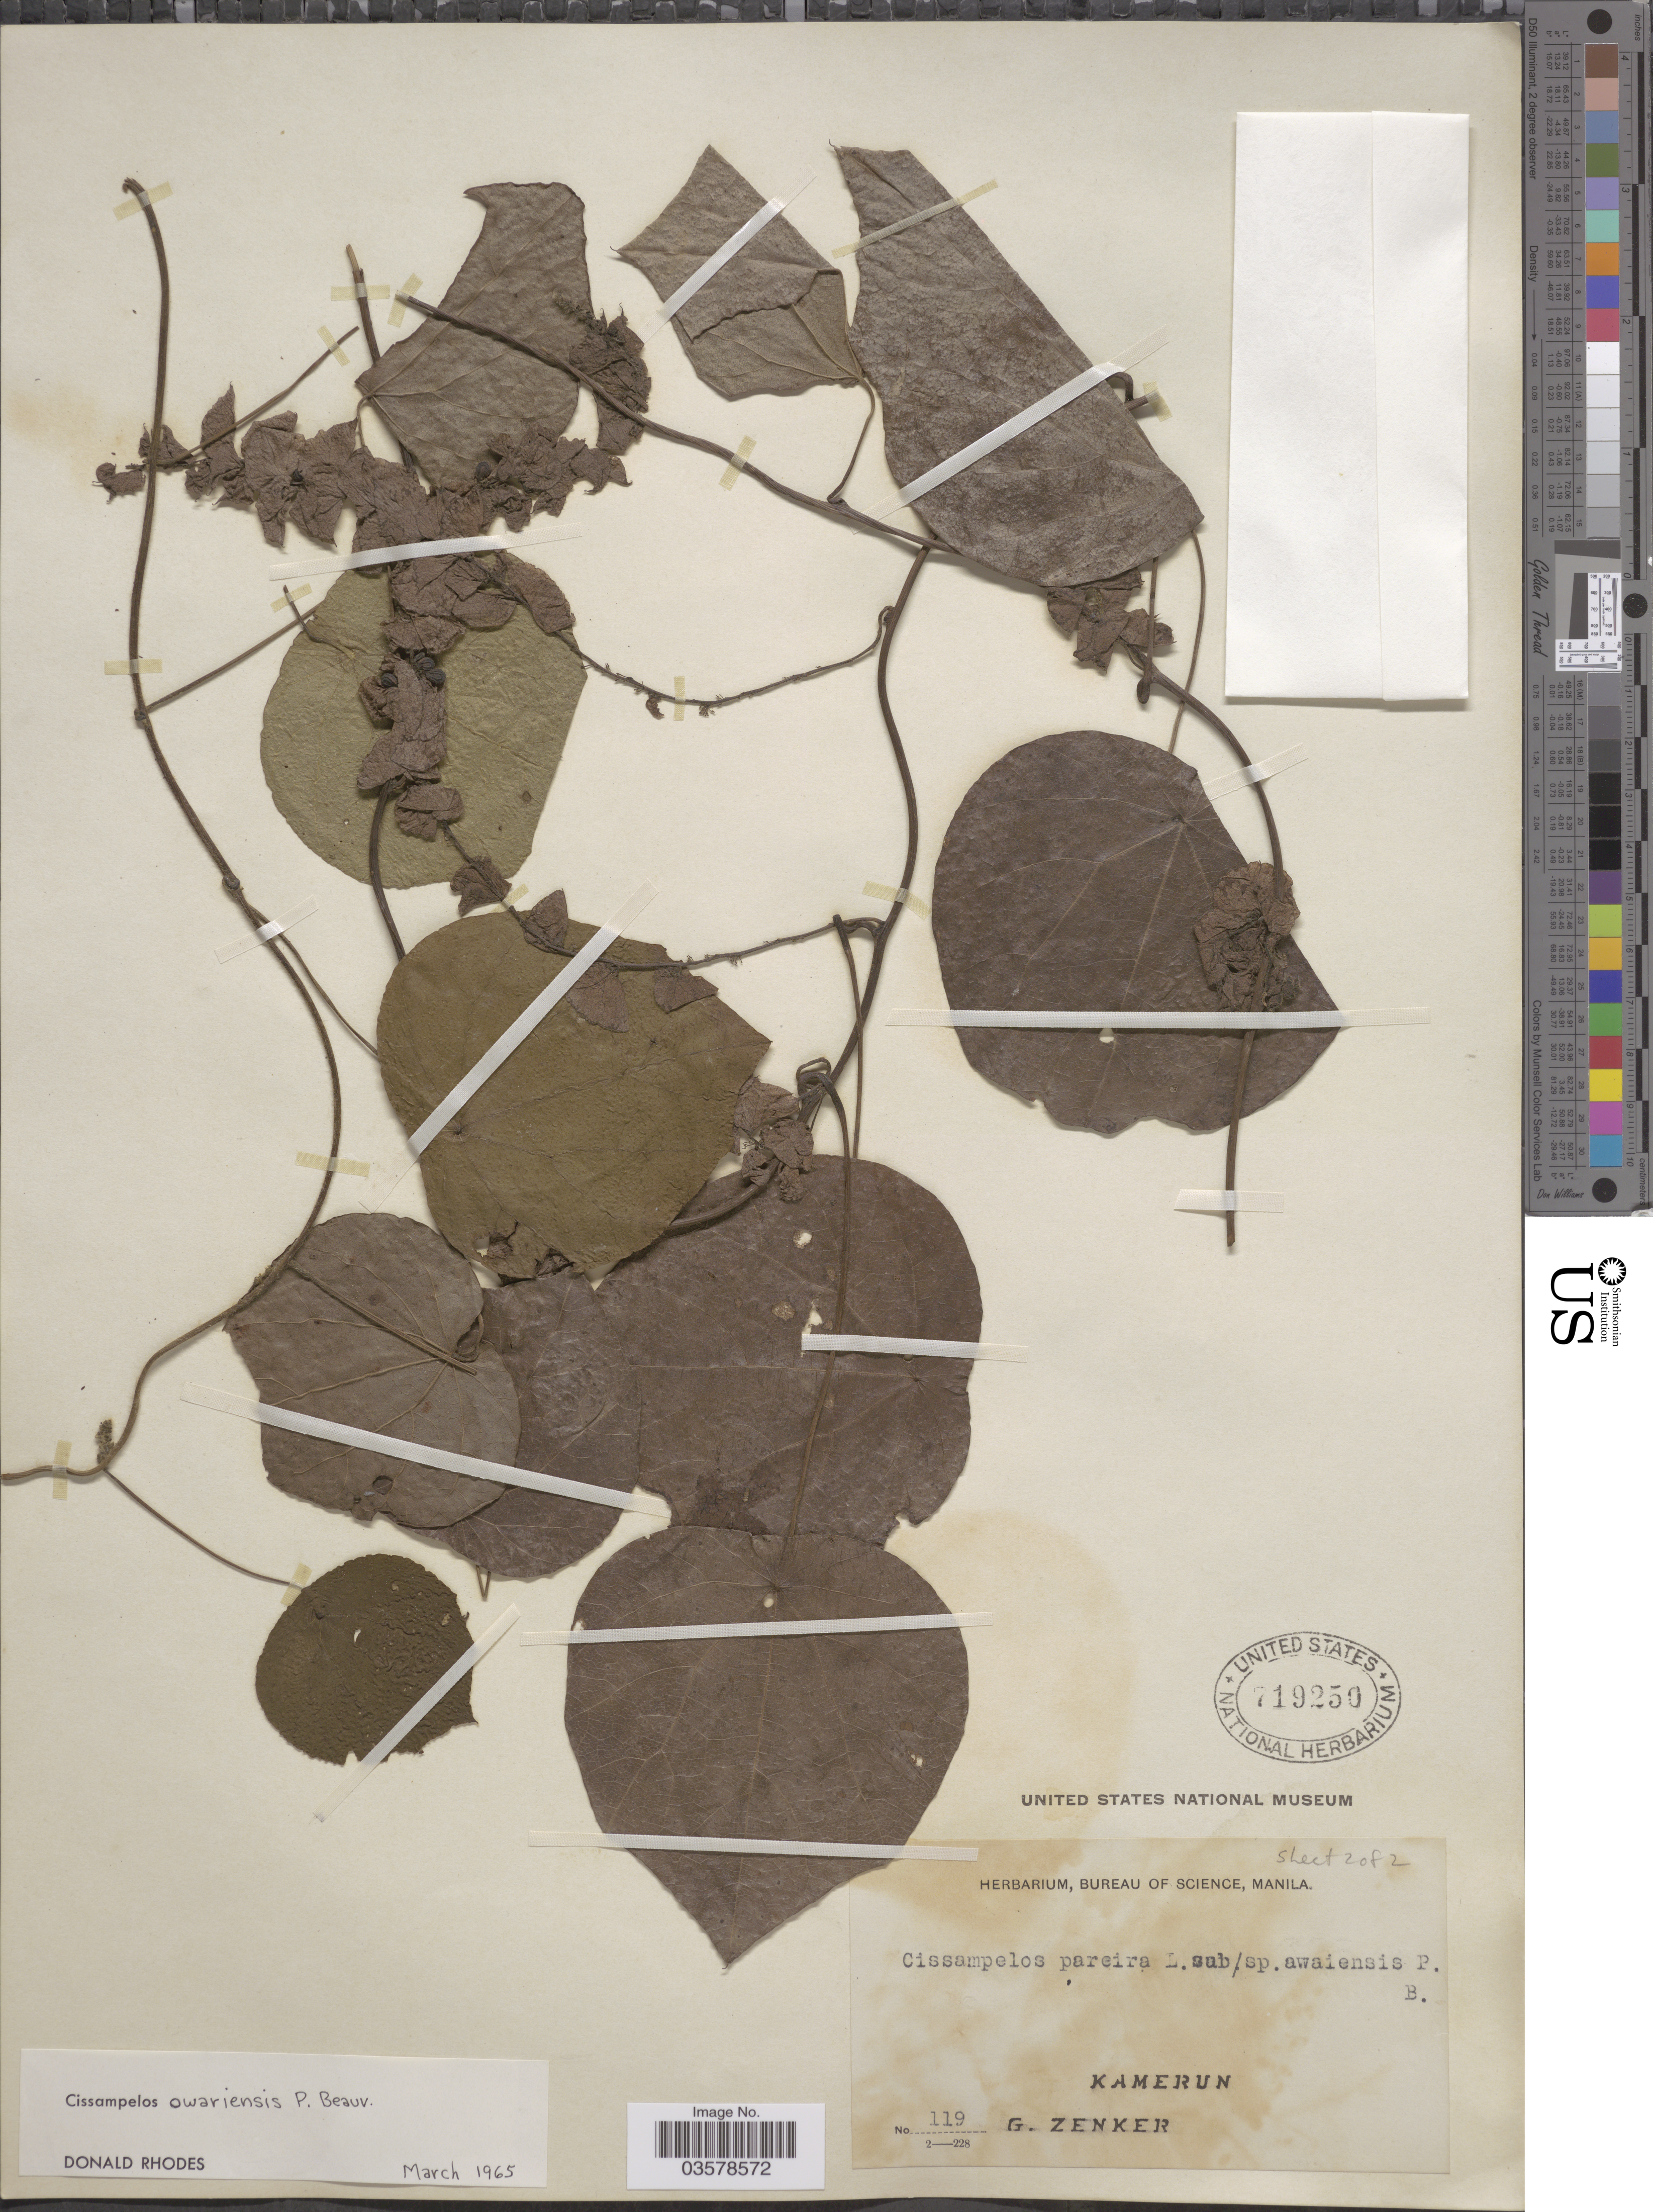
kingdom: Plantae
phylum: Tracheophyta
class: Magnoliopsida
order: Ranunculales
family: Menispermaceae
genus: Cissampelos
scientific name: Cissampelos owariensis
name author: P. Beauv. ex DC.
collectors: G. A. Zenker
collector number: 119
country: Cameroon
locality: Kamerun.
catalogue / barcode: US 719250